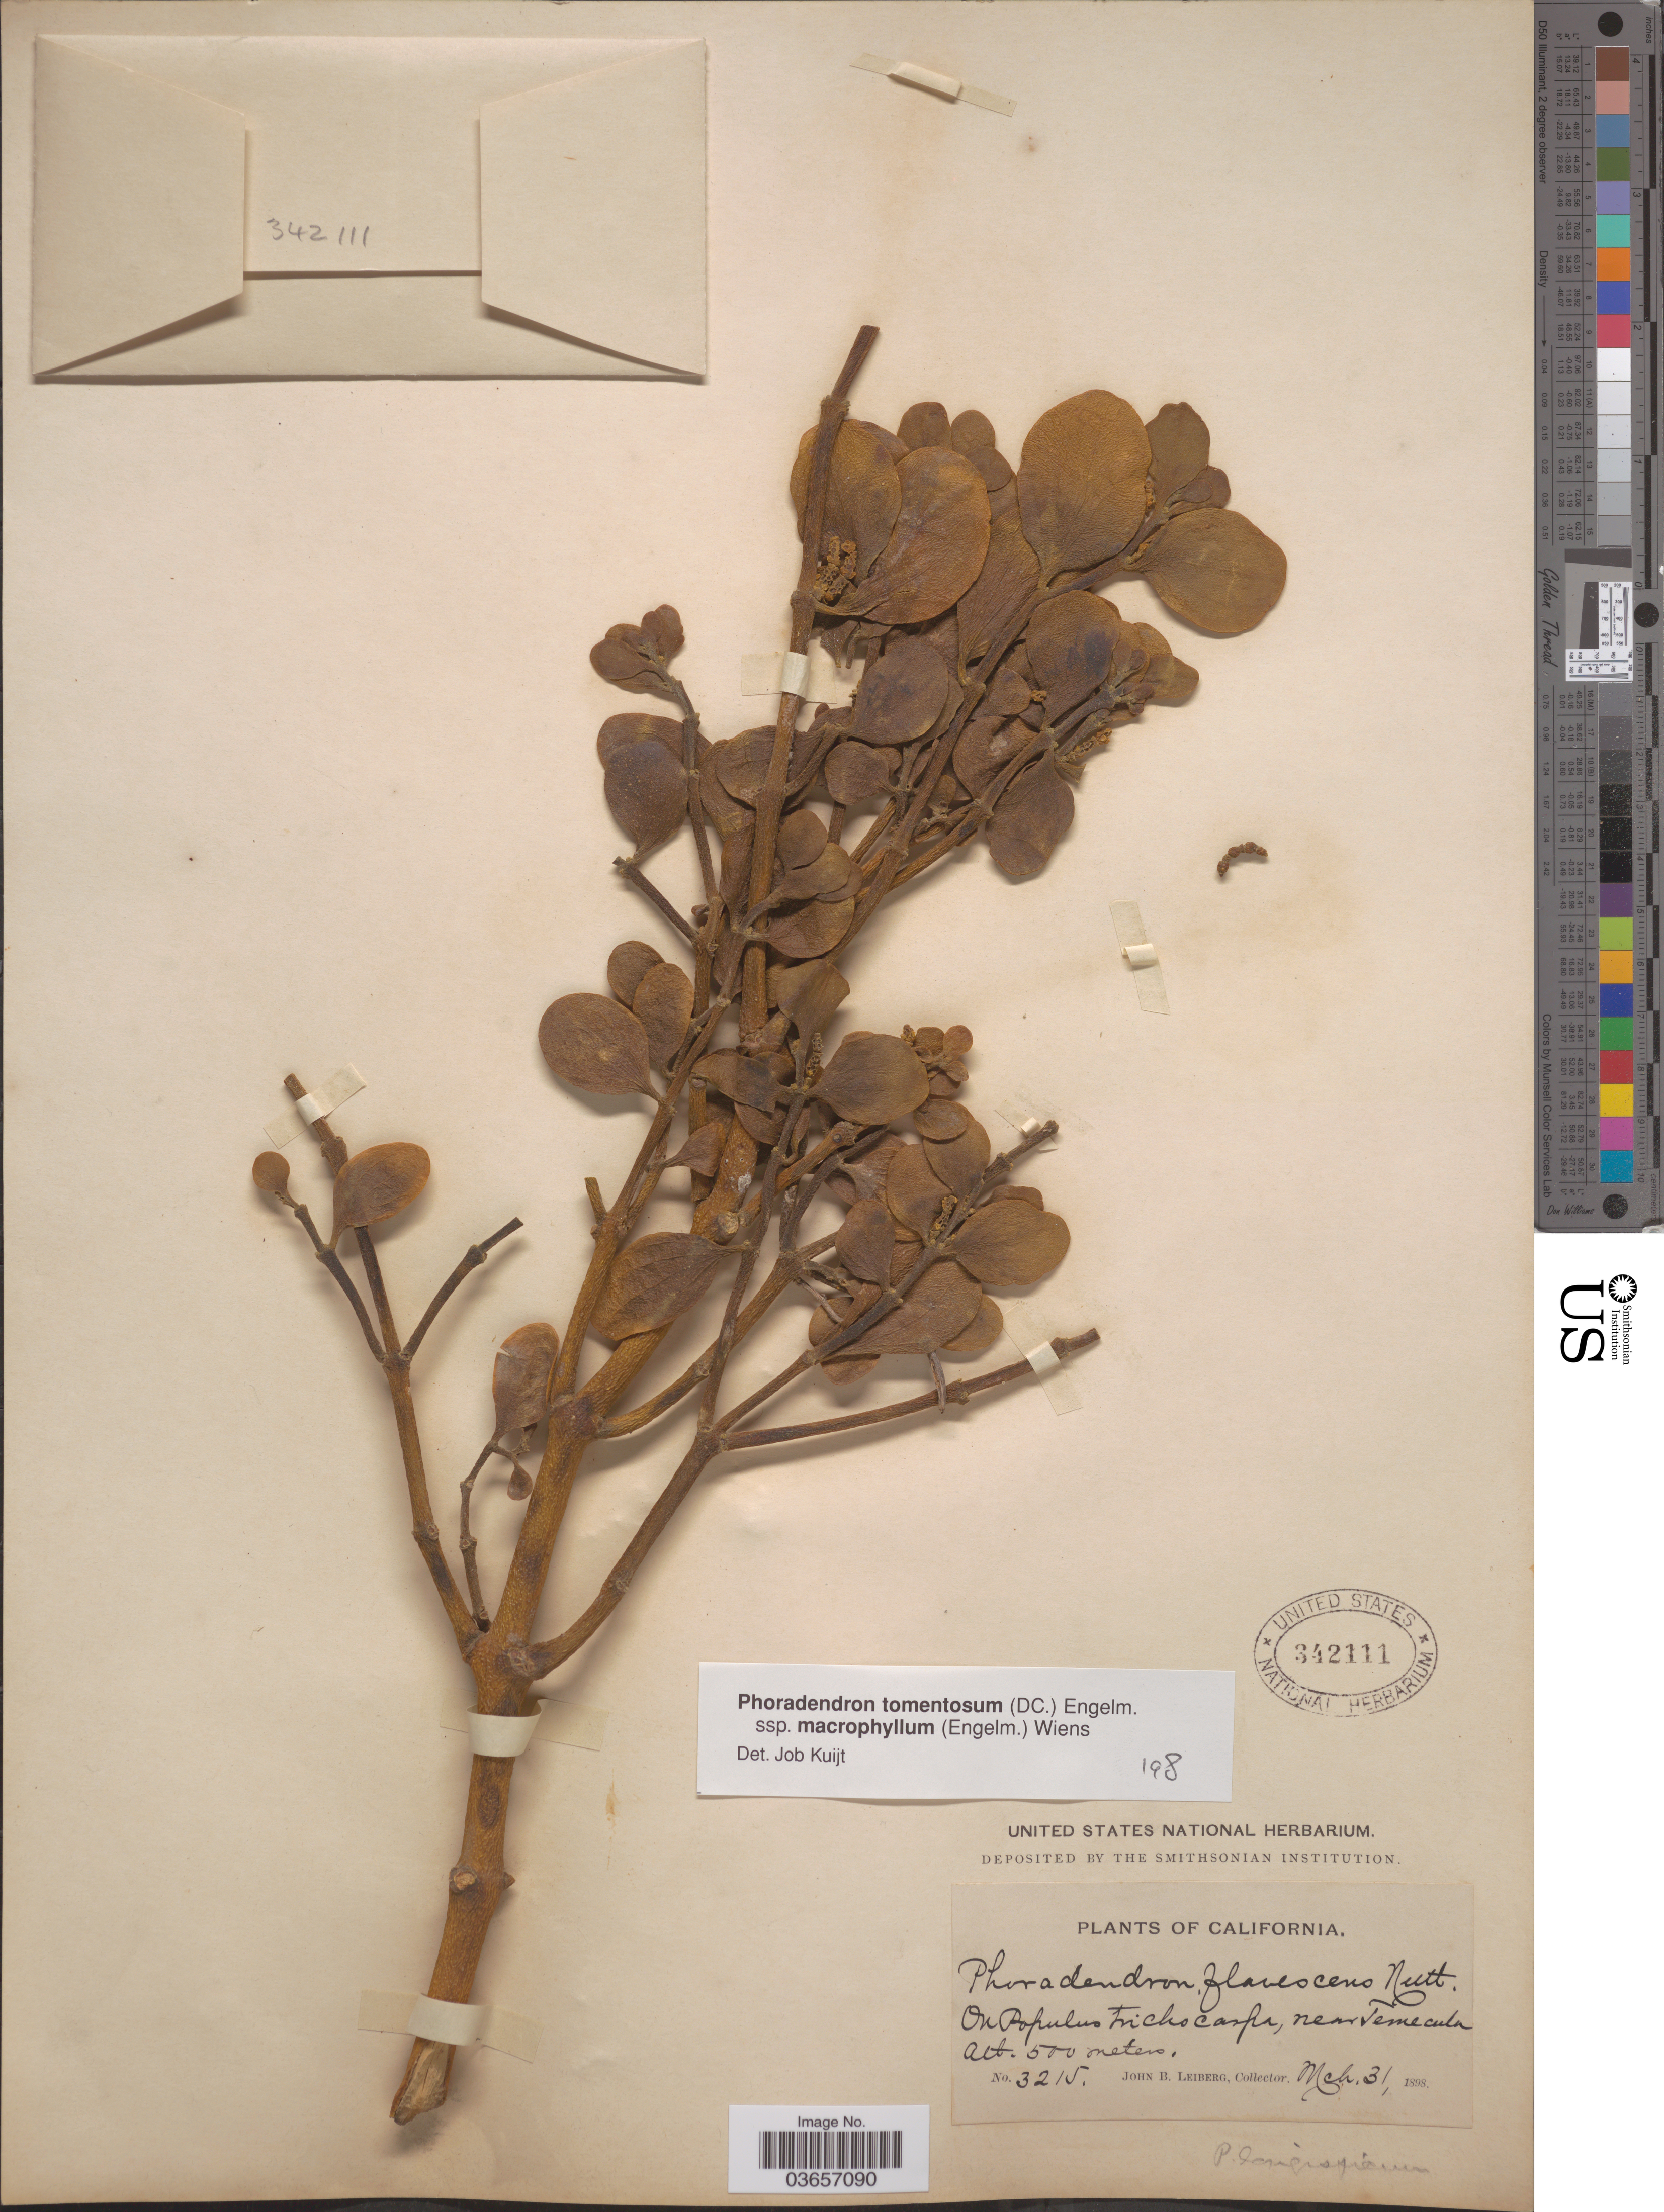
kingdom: Plantae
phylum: Tracheophyta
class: Magnoliopsida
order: Santalales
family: Viscaceae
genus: Phoradendron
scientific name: Phoradendron tomentosum subsp. macrophyllum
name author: DC.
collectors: J. B. Leiberg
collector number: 3215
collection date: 1898-03-31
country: United States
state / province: California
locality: Near Temecula.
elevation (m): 500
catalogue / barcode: US 342111